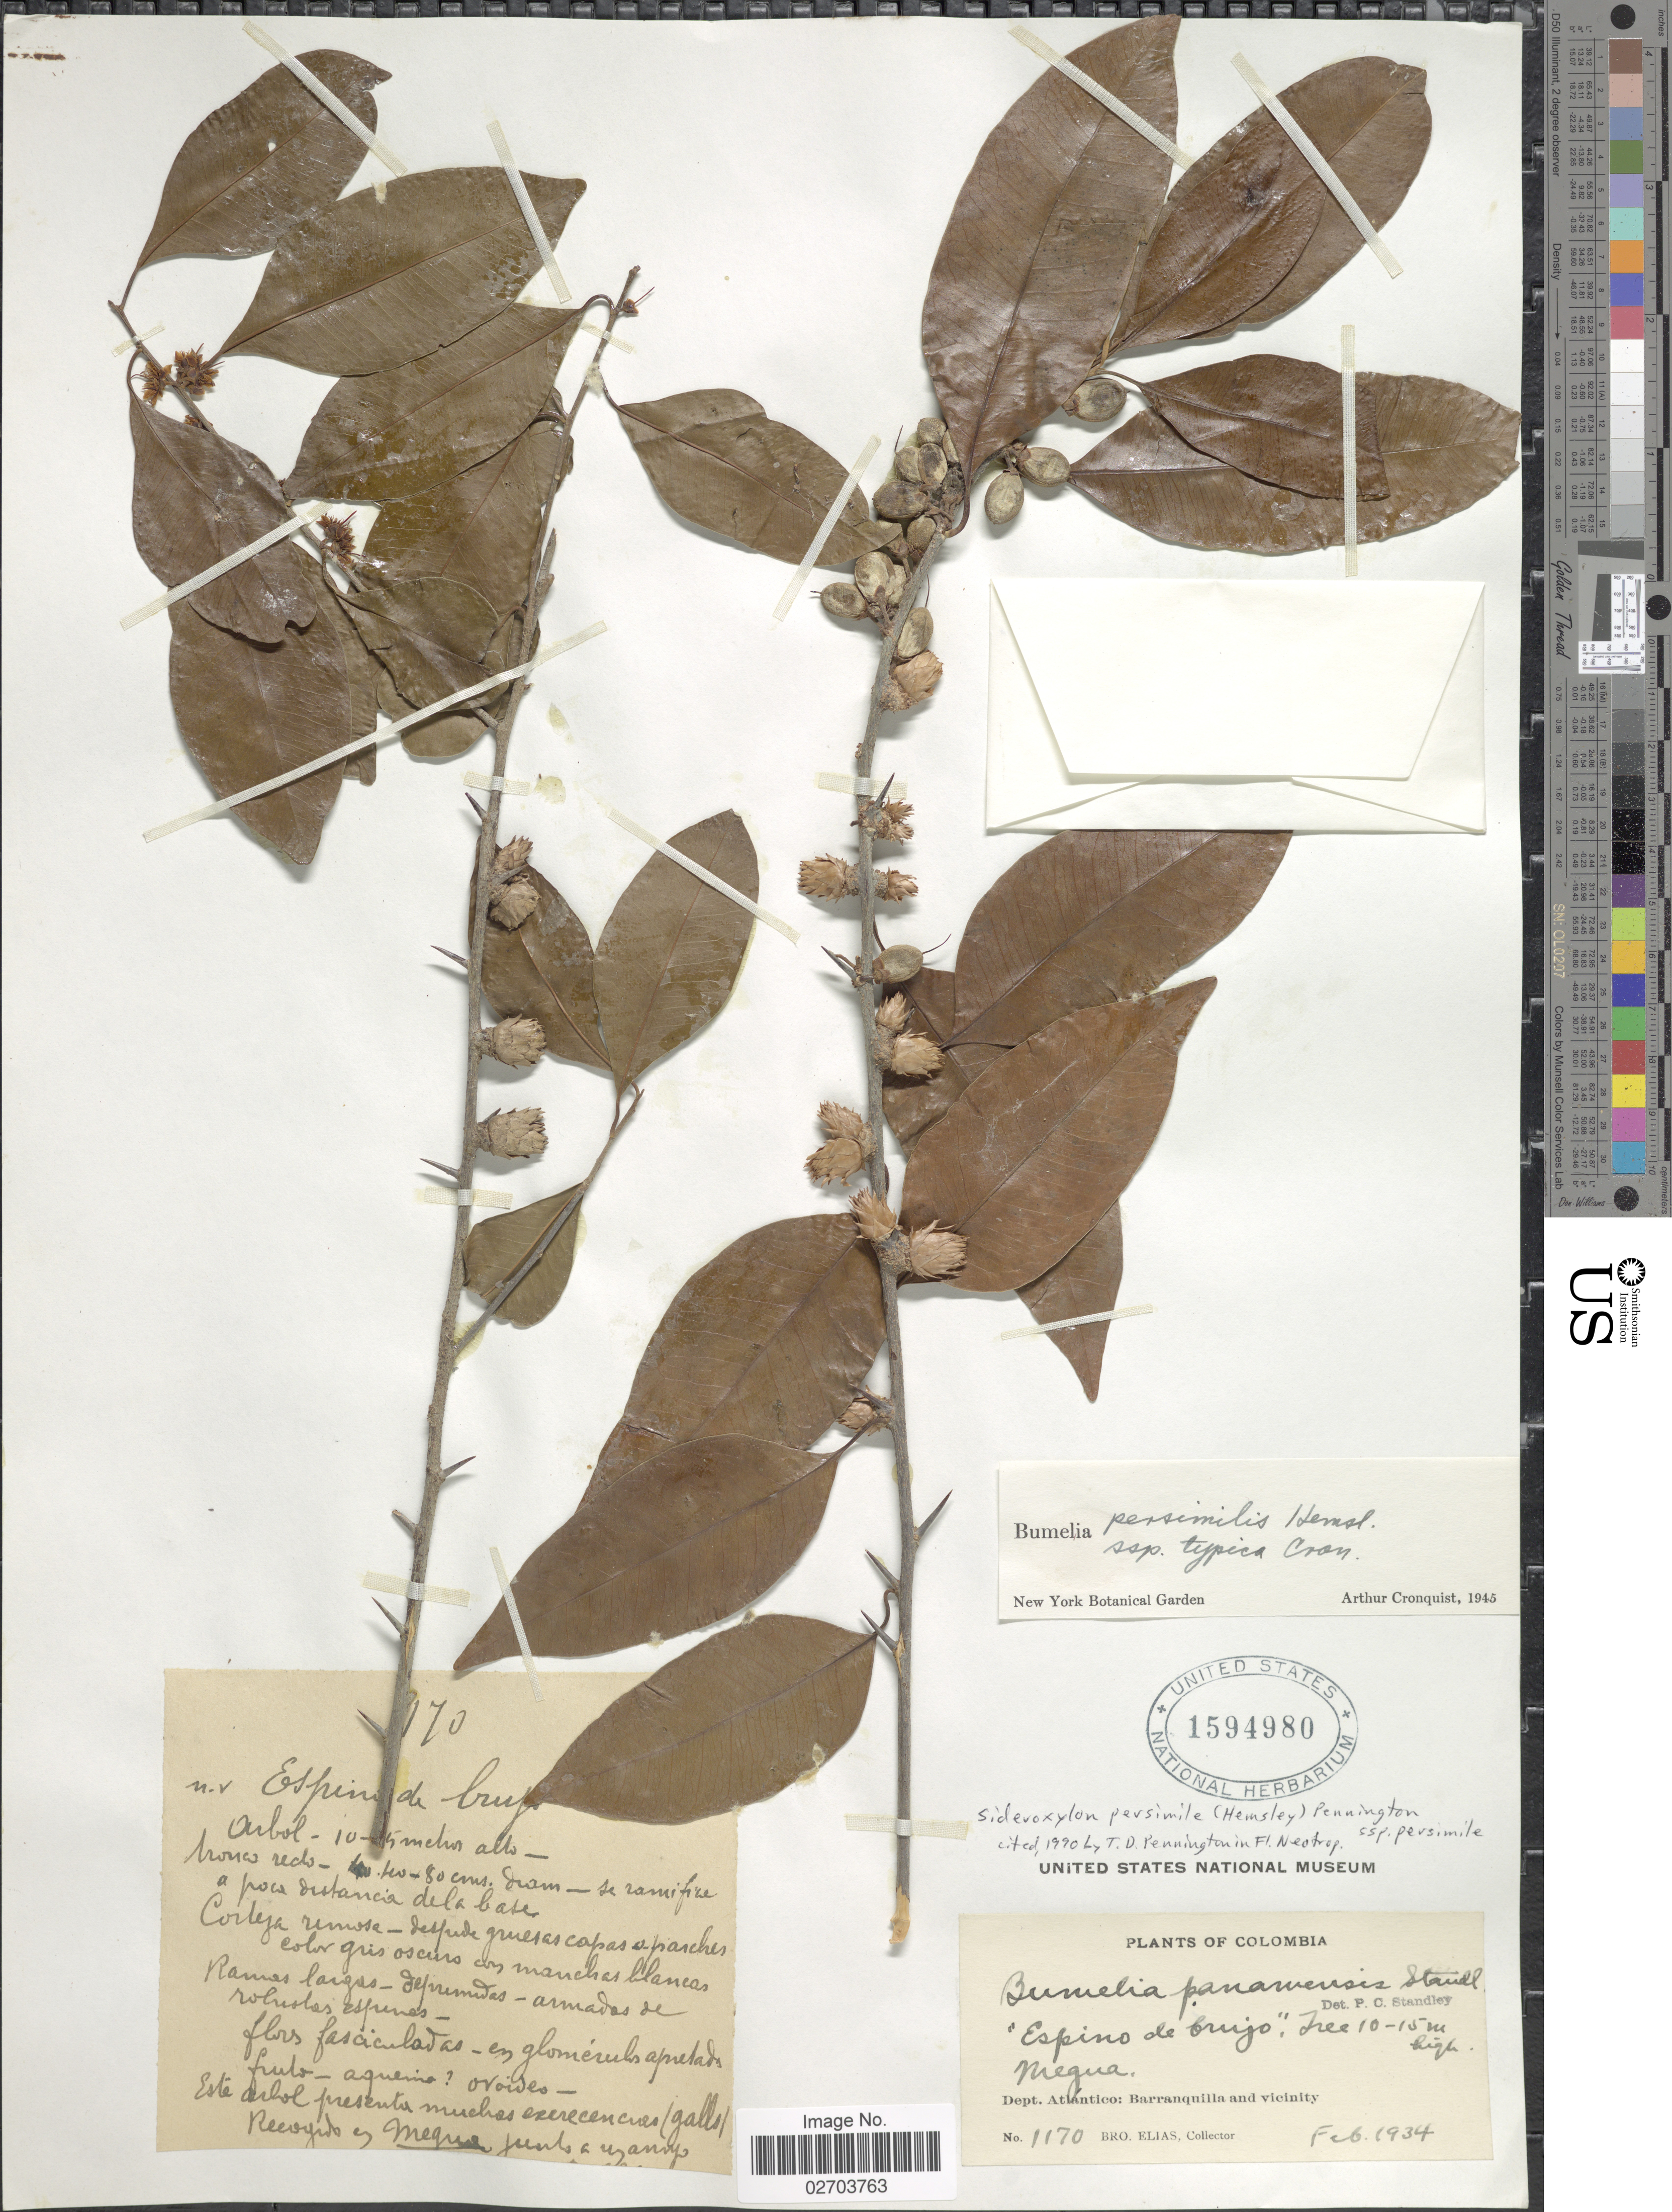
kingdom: Plantae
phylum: Tracheophyta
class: Magnoliopsida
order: Ericales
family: Sapotaceae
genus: Sideroxylon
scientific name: Sideroxylon persimile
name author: (Hemsl.) T.D. Penn.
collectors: Bro. Elias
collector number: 1170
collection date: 1934-02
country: Colombia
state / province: Atlántico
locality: Megua. Barranquilla and vicinity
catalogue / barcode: US 1594980